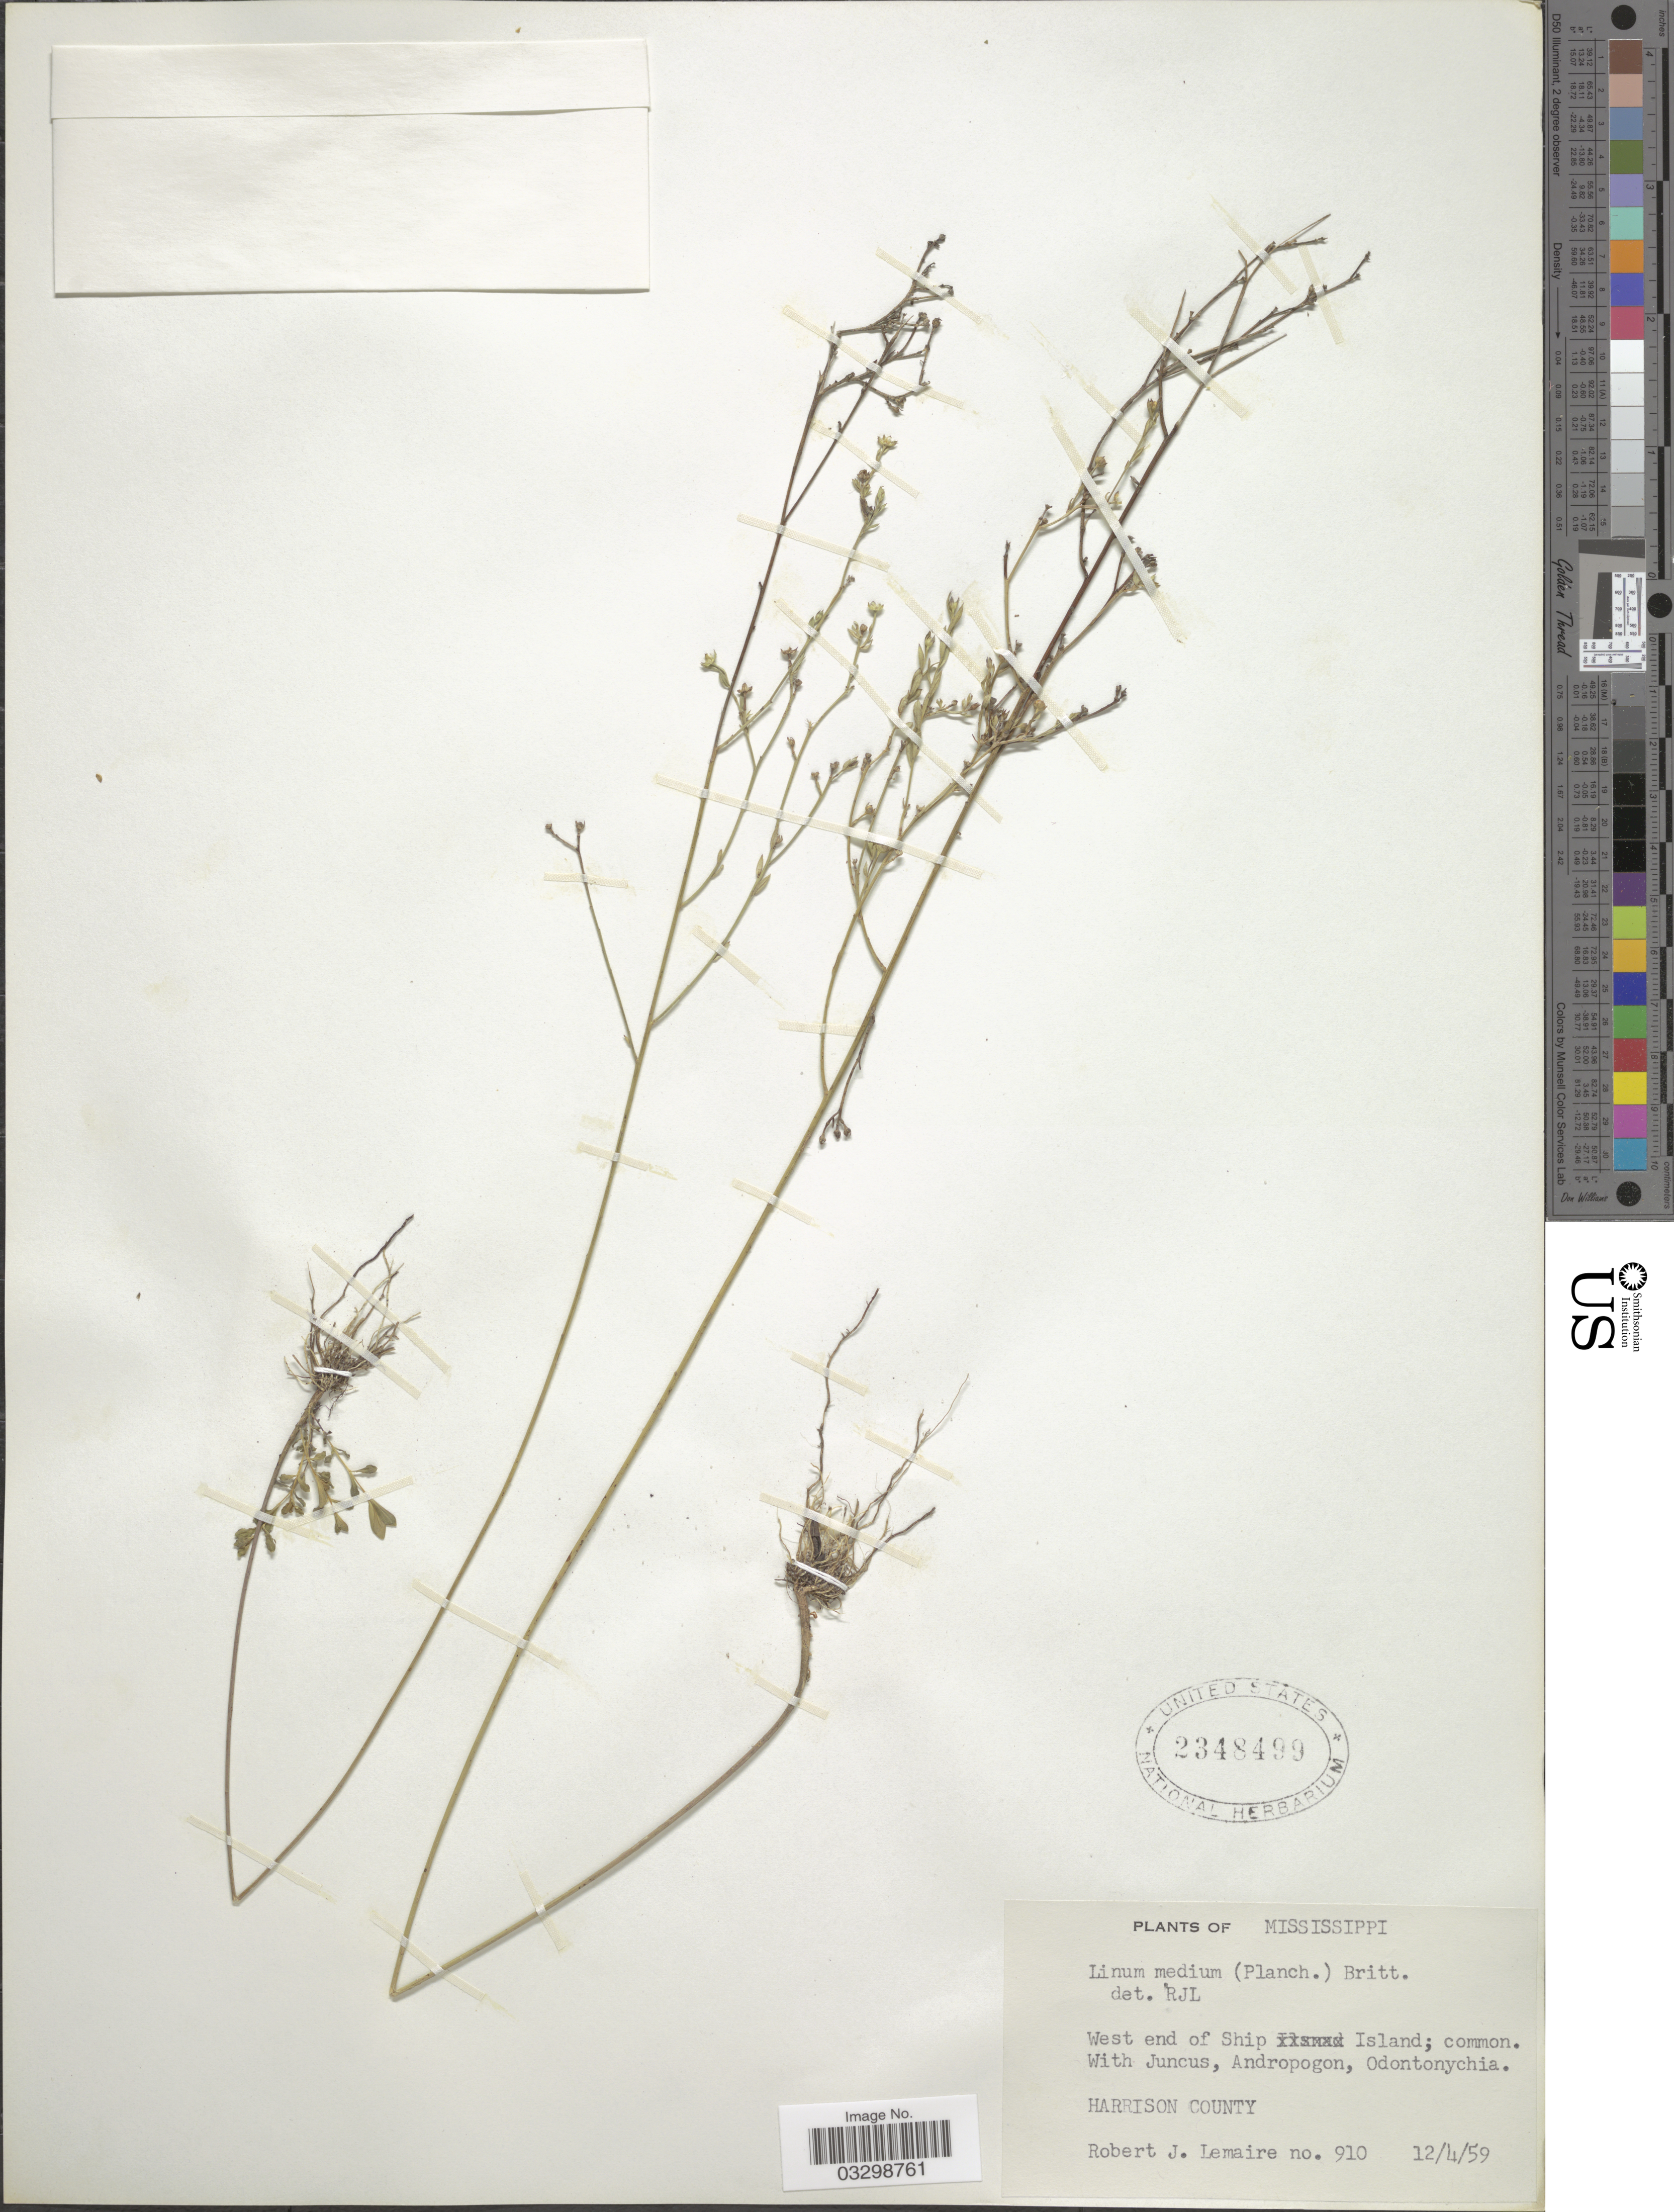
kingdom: Plantae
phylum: Tracheophyta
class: Magnoliopsida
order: Malpighiales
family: Linaceae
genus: Linum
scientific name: Linum medium var. medium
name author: (Planch.) Britton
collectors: R. J. Lemaire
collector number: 910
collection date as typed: Transcribed d/m/y: 4/12/59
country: United States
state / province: Mississippi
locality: West end of Ship Island. Harrison County.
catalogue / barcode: US 2348499